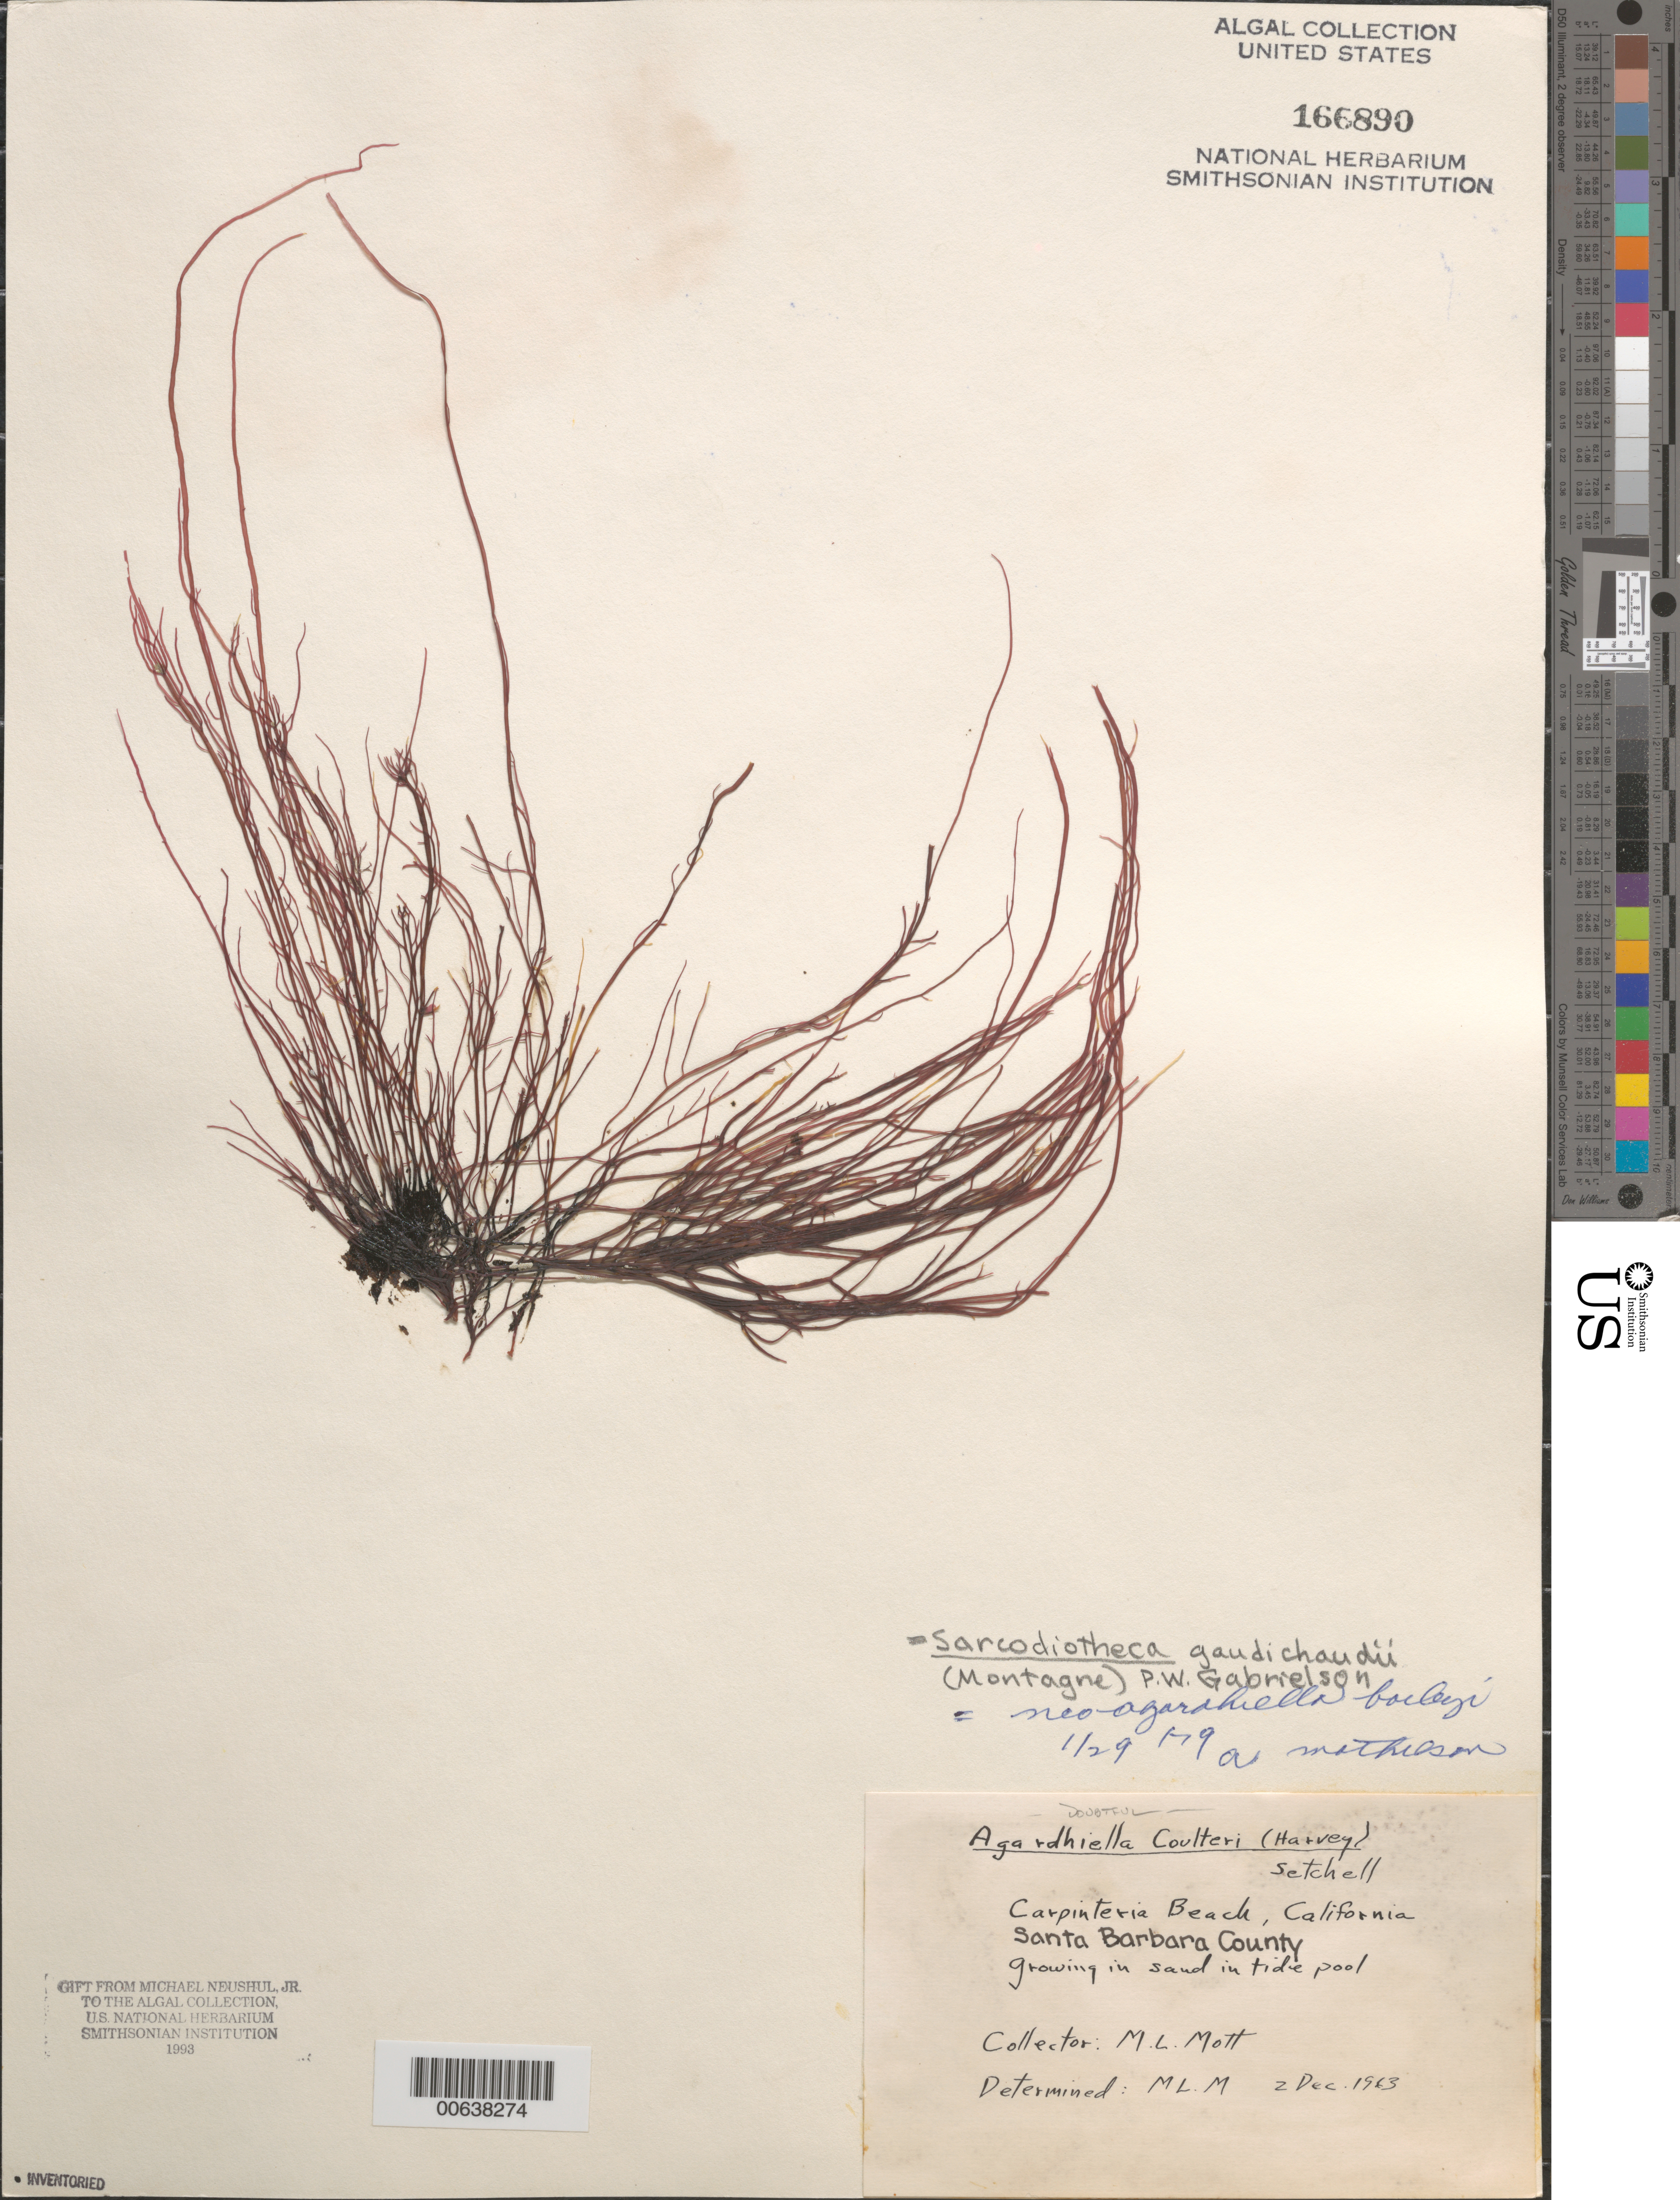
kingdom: Plantae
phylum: Rhodophyta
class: Florideophyceae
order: Gigartinales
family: Solieriaceae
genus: Sarcodiotheca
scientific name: Sarcodiotheca gaudichaudii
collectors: M. Mott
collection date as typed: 02 Dec 1963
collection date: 1963-12-02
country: United States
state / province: California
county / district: Santa Barbara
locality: Carpinteria Beach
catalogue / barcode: US 166890